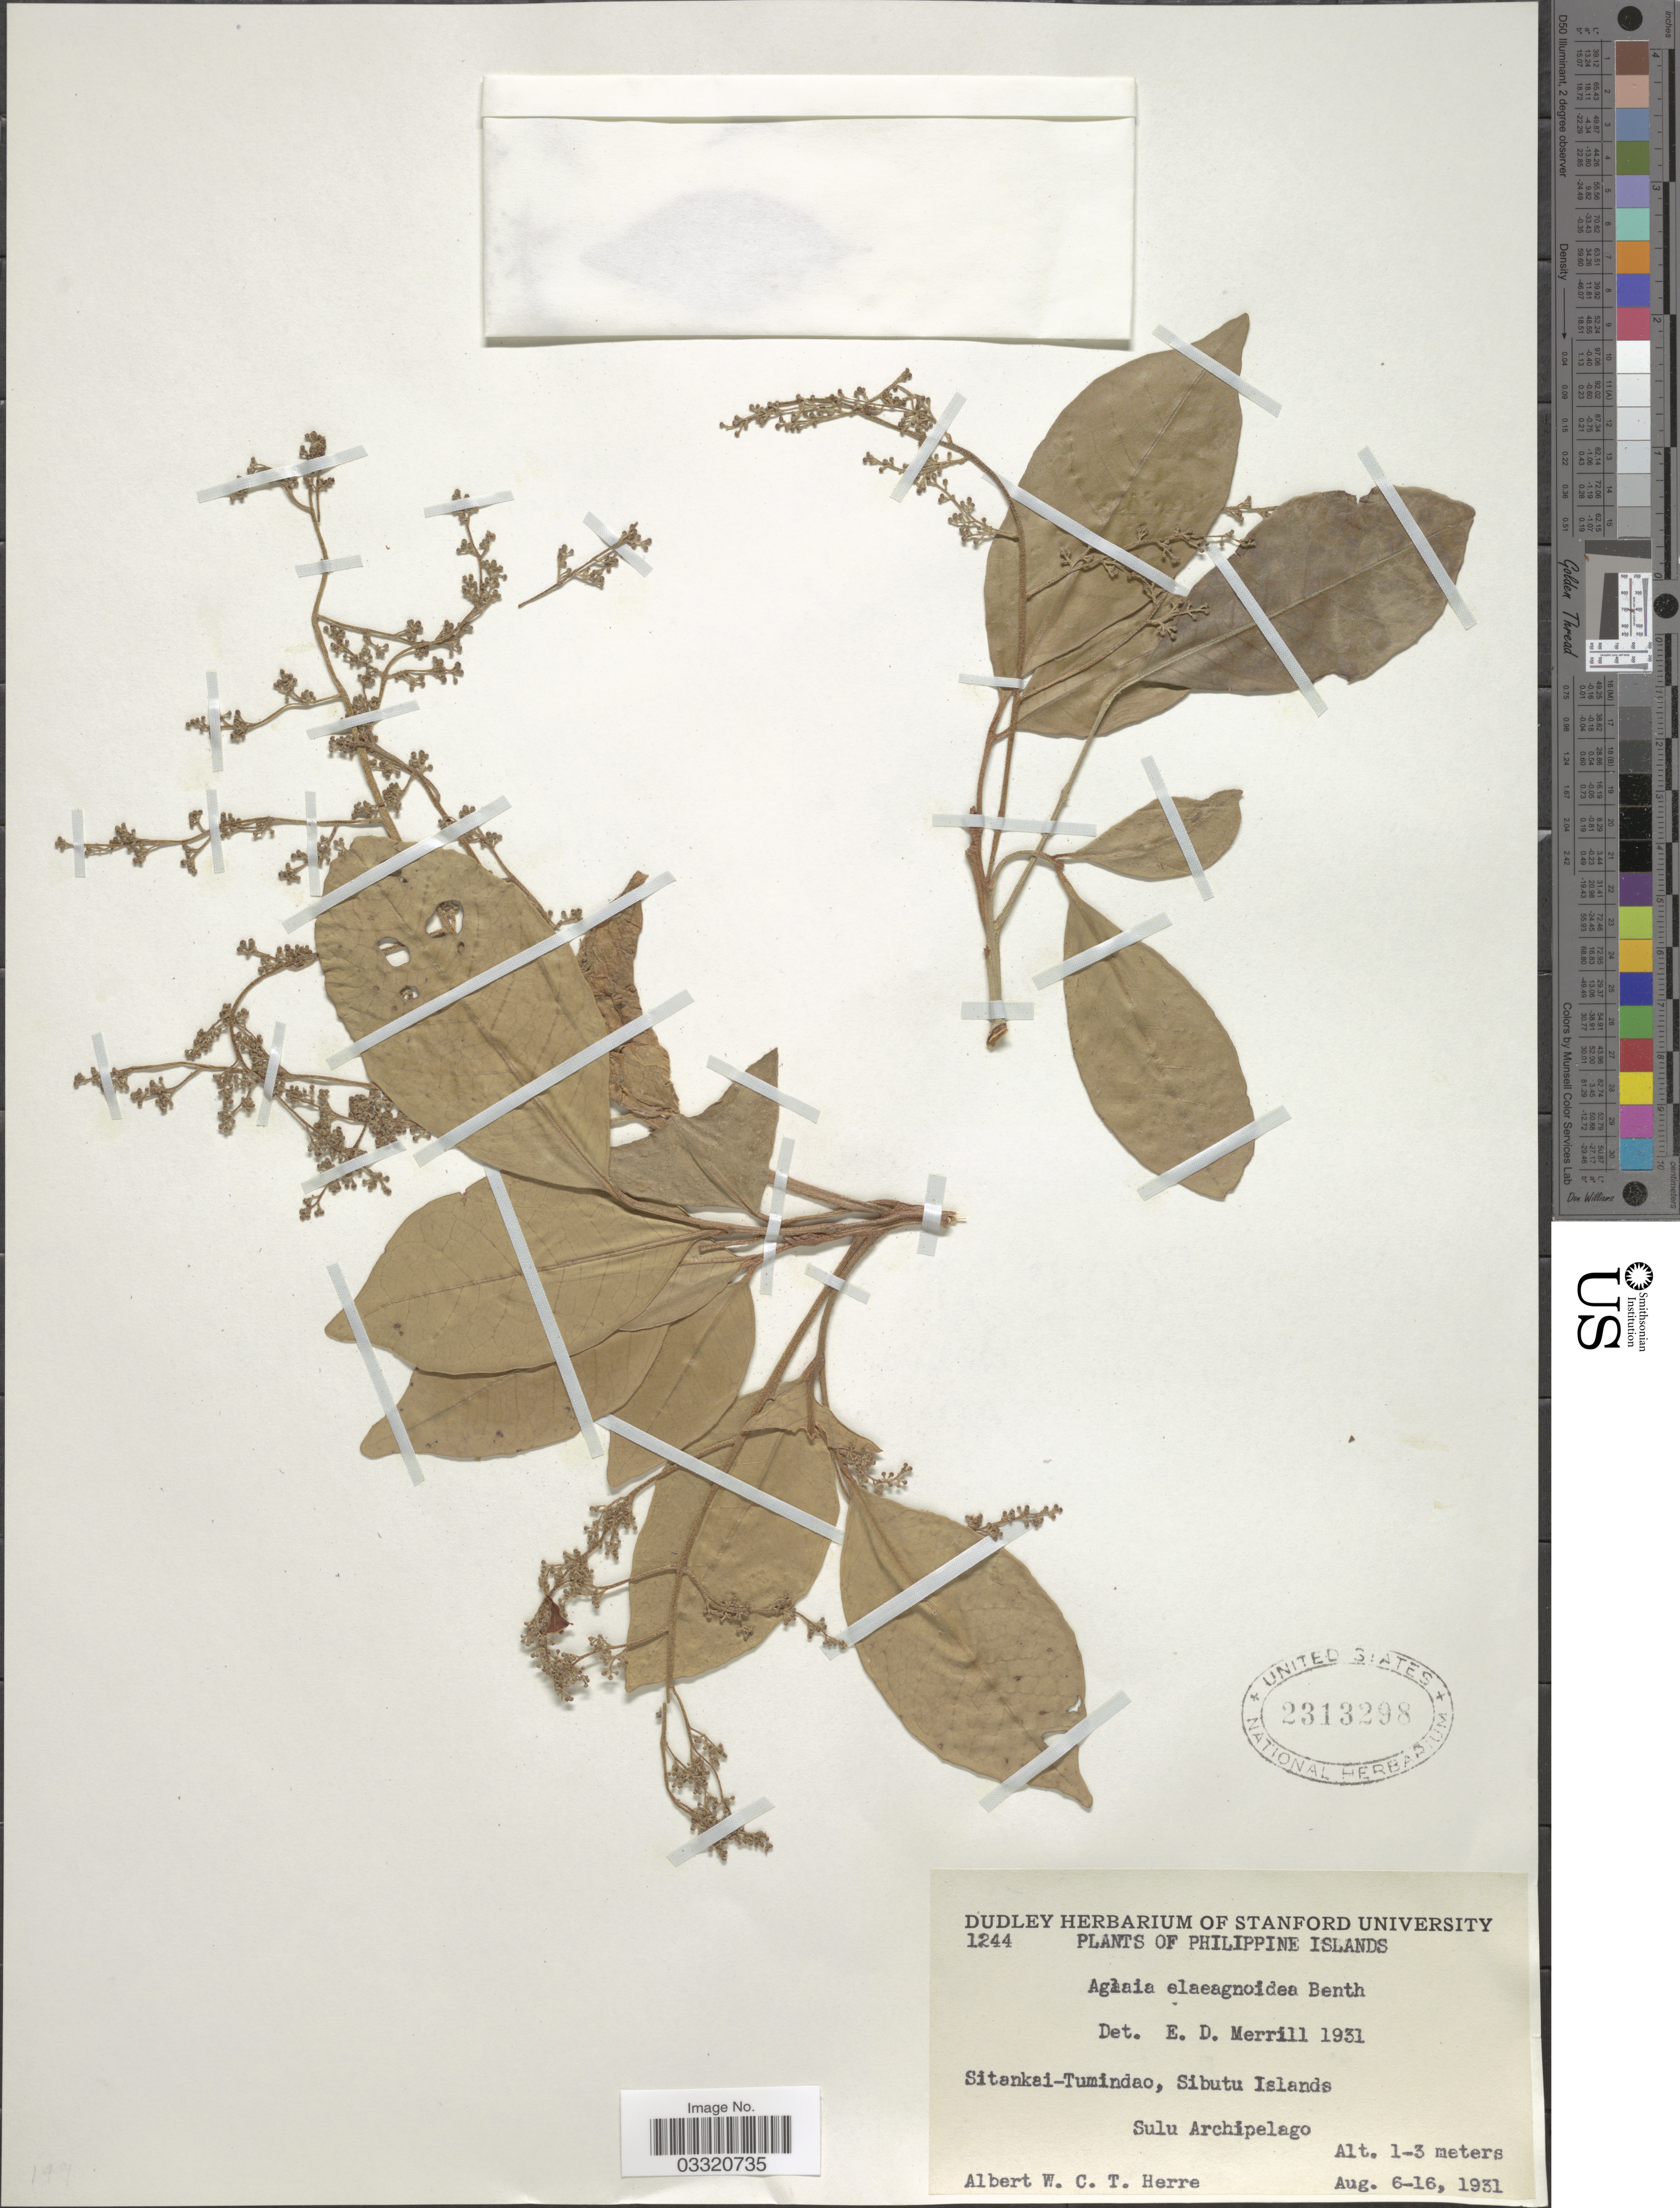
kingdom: Plantae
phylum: Tracheophyta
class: Magnoliopsida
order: Sapindales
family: Meliaceae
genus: Aglaia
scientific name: Aglaia elaeagnoidea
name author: (A. Juss.) Benth.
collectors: A. W. Herre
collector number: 1244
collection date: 1931-08-06/1931-08-16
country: Philippines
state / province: Muslim Mindanao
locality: Philippine Islands. Sitankai-Tumindao, Sibutu Islands. Sulu Archipelago.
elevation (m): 1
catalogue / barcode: US 2313298